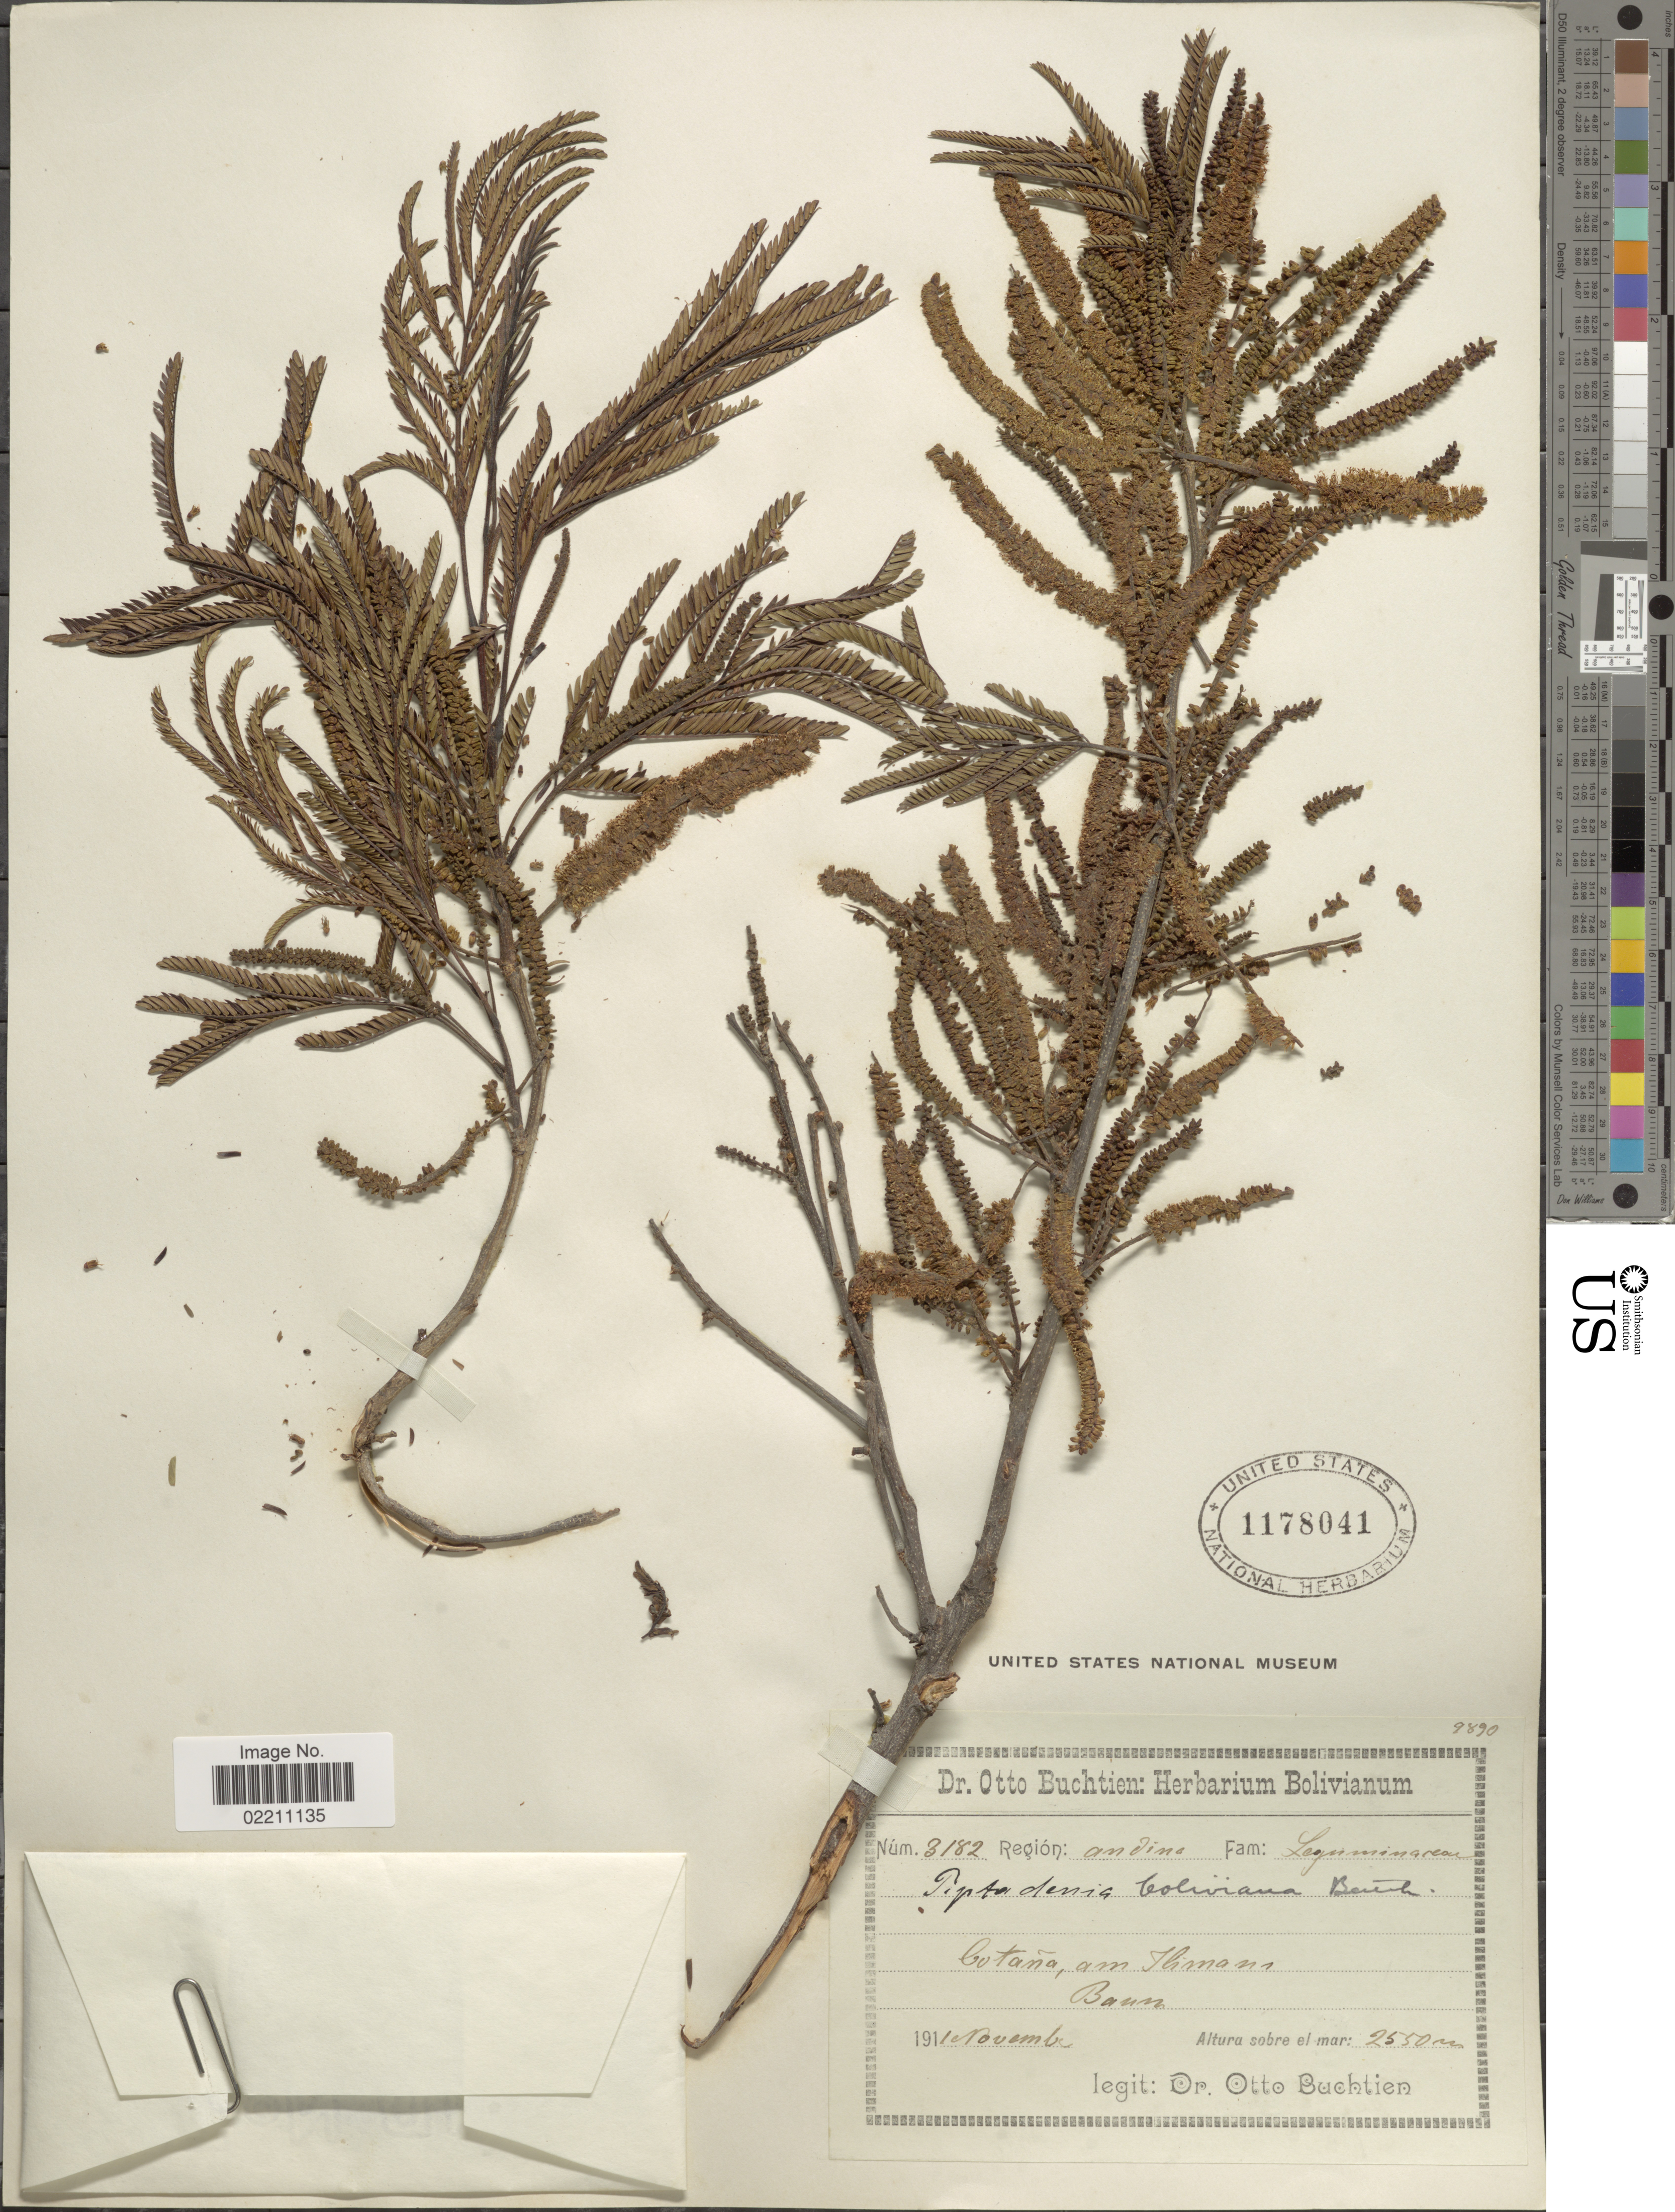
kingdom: Plantae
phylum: Tracheophyta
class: Magnoliopsida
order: Fabales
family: Fabaceae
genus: Parapiptadenia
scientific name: Parapiptadenia rigida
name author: (Benth.) Brenan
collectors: O. Buchtien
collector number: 3182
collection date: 1911-11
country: Bolivia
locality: Cotaña, am Illimani.Region: andina.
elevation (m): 2550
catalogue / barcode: US 1178041